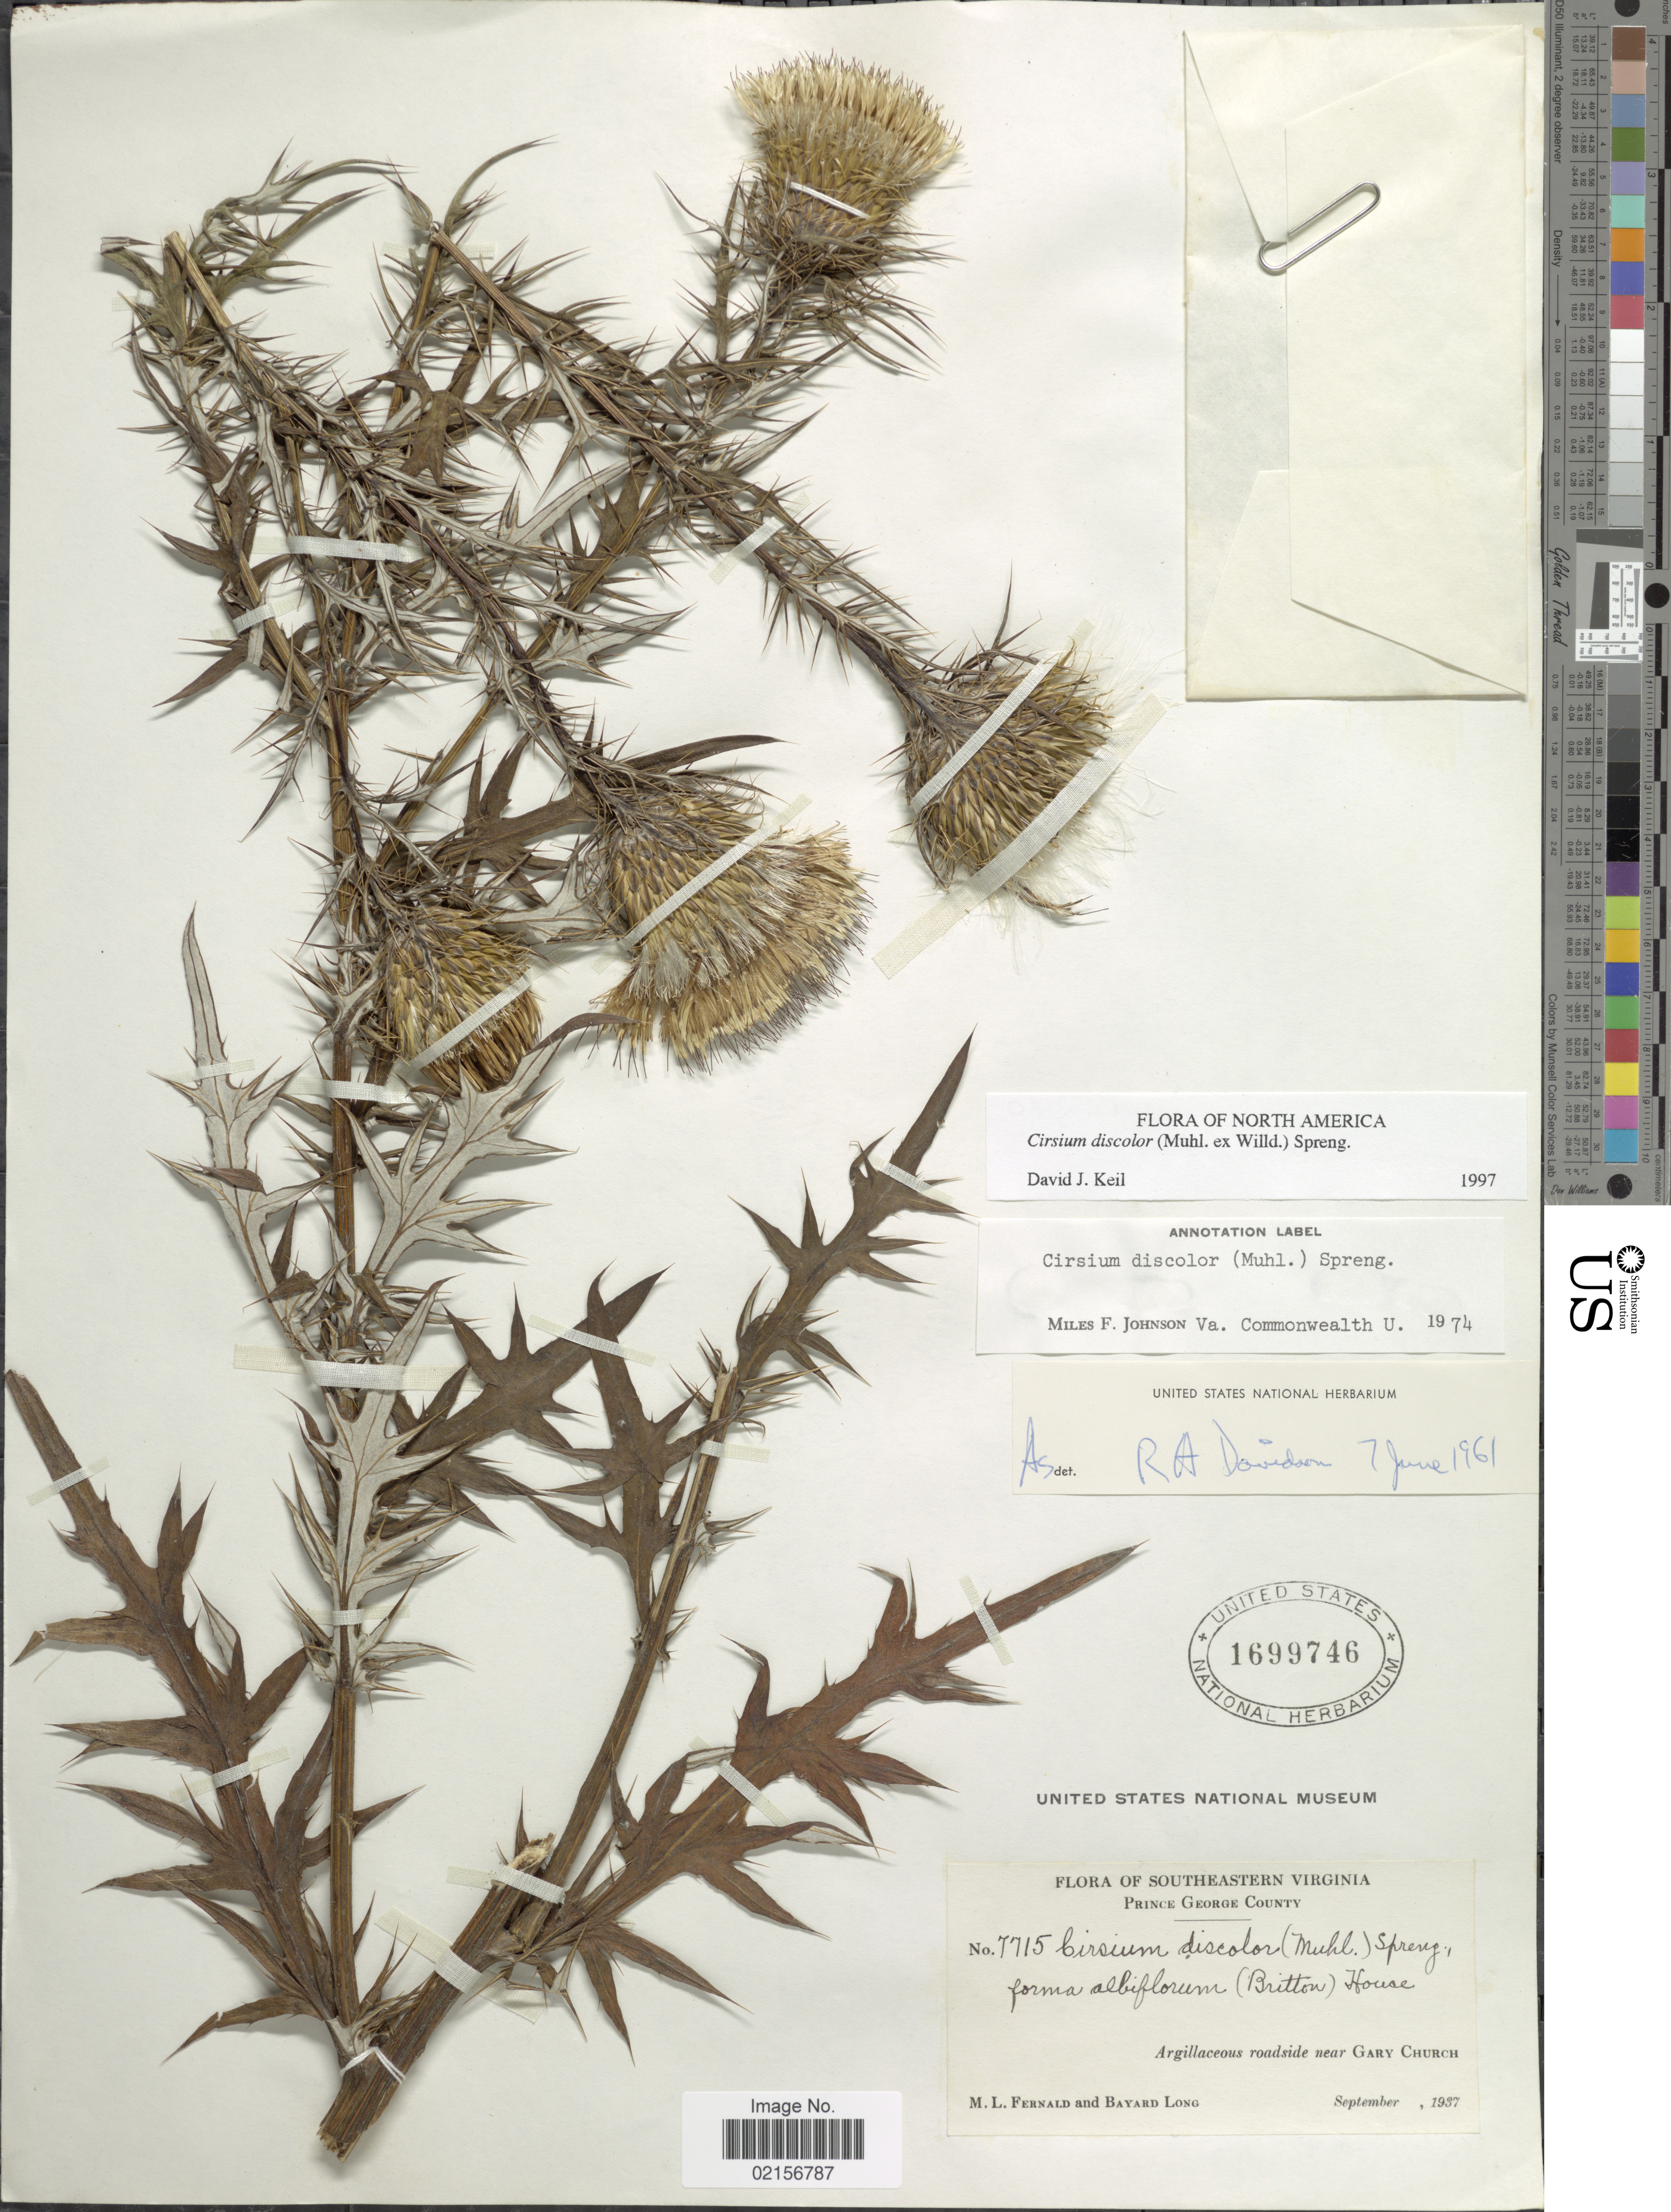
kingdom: Plantae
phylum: Tracheophyta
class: Magnoliopsida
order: Asterales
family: Asteraceae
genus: Cirsium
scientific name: Cirsium discolor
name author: (Muhl. ex Willd.) Spreng.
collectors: M. L. Fernald & B. Long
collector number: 7715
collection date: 1937-09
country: United States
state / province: Virginia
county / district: Prince George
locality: Southeastern Virginia, Prince George County, Argillaceous roadside near Gary Church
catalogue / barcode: US 1699746